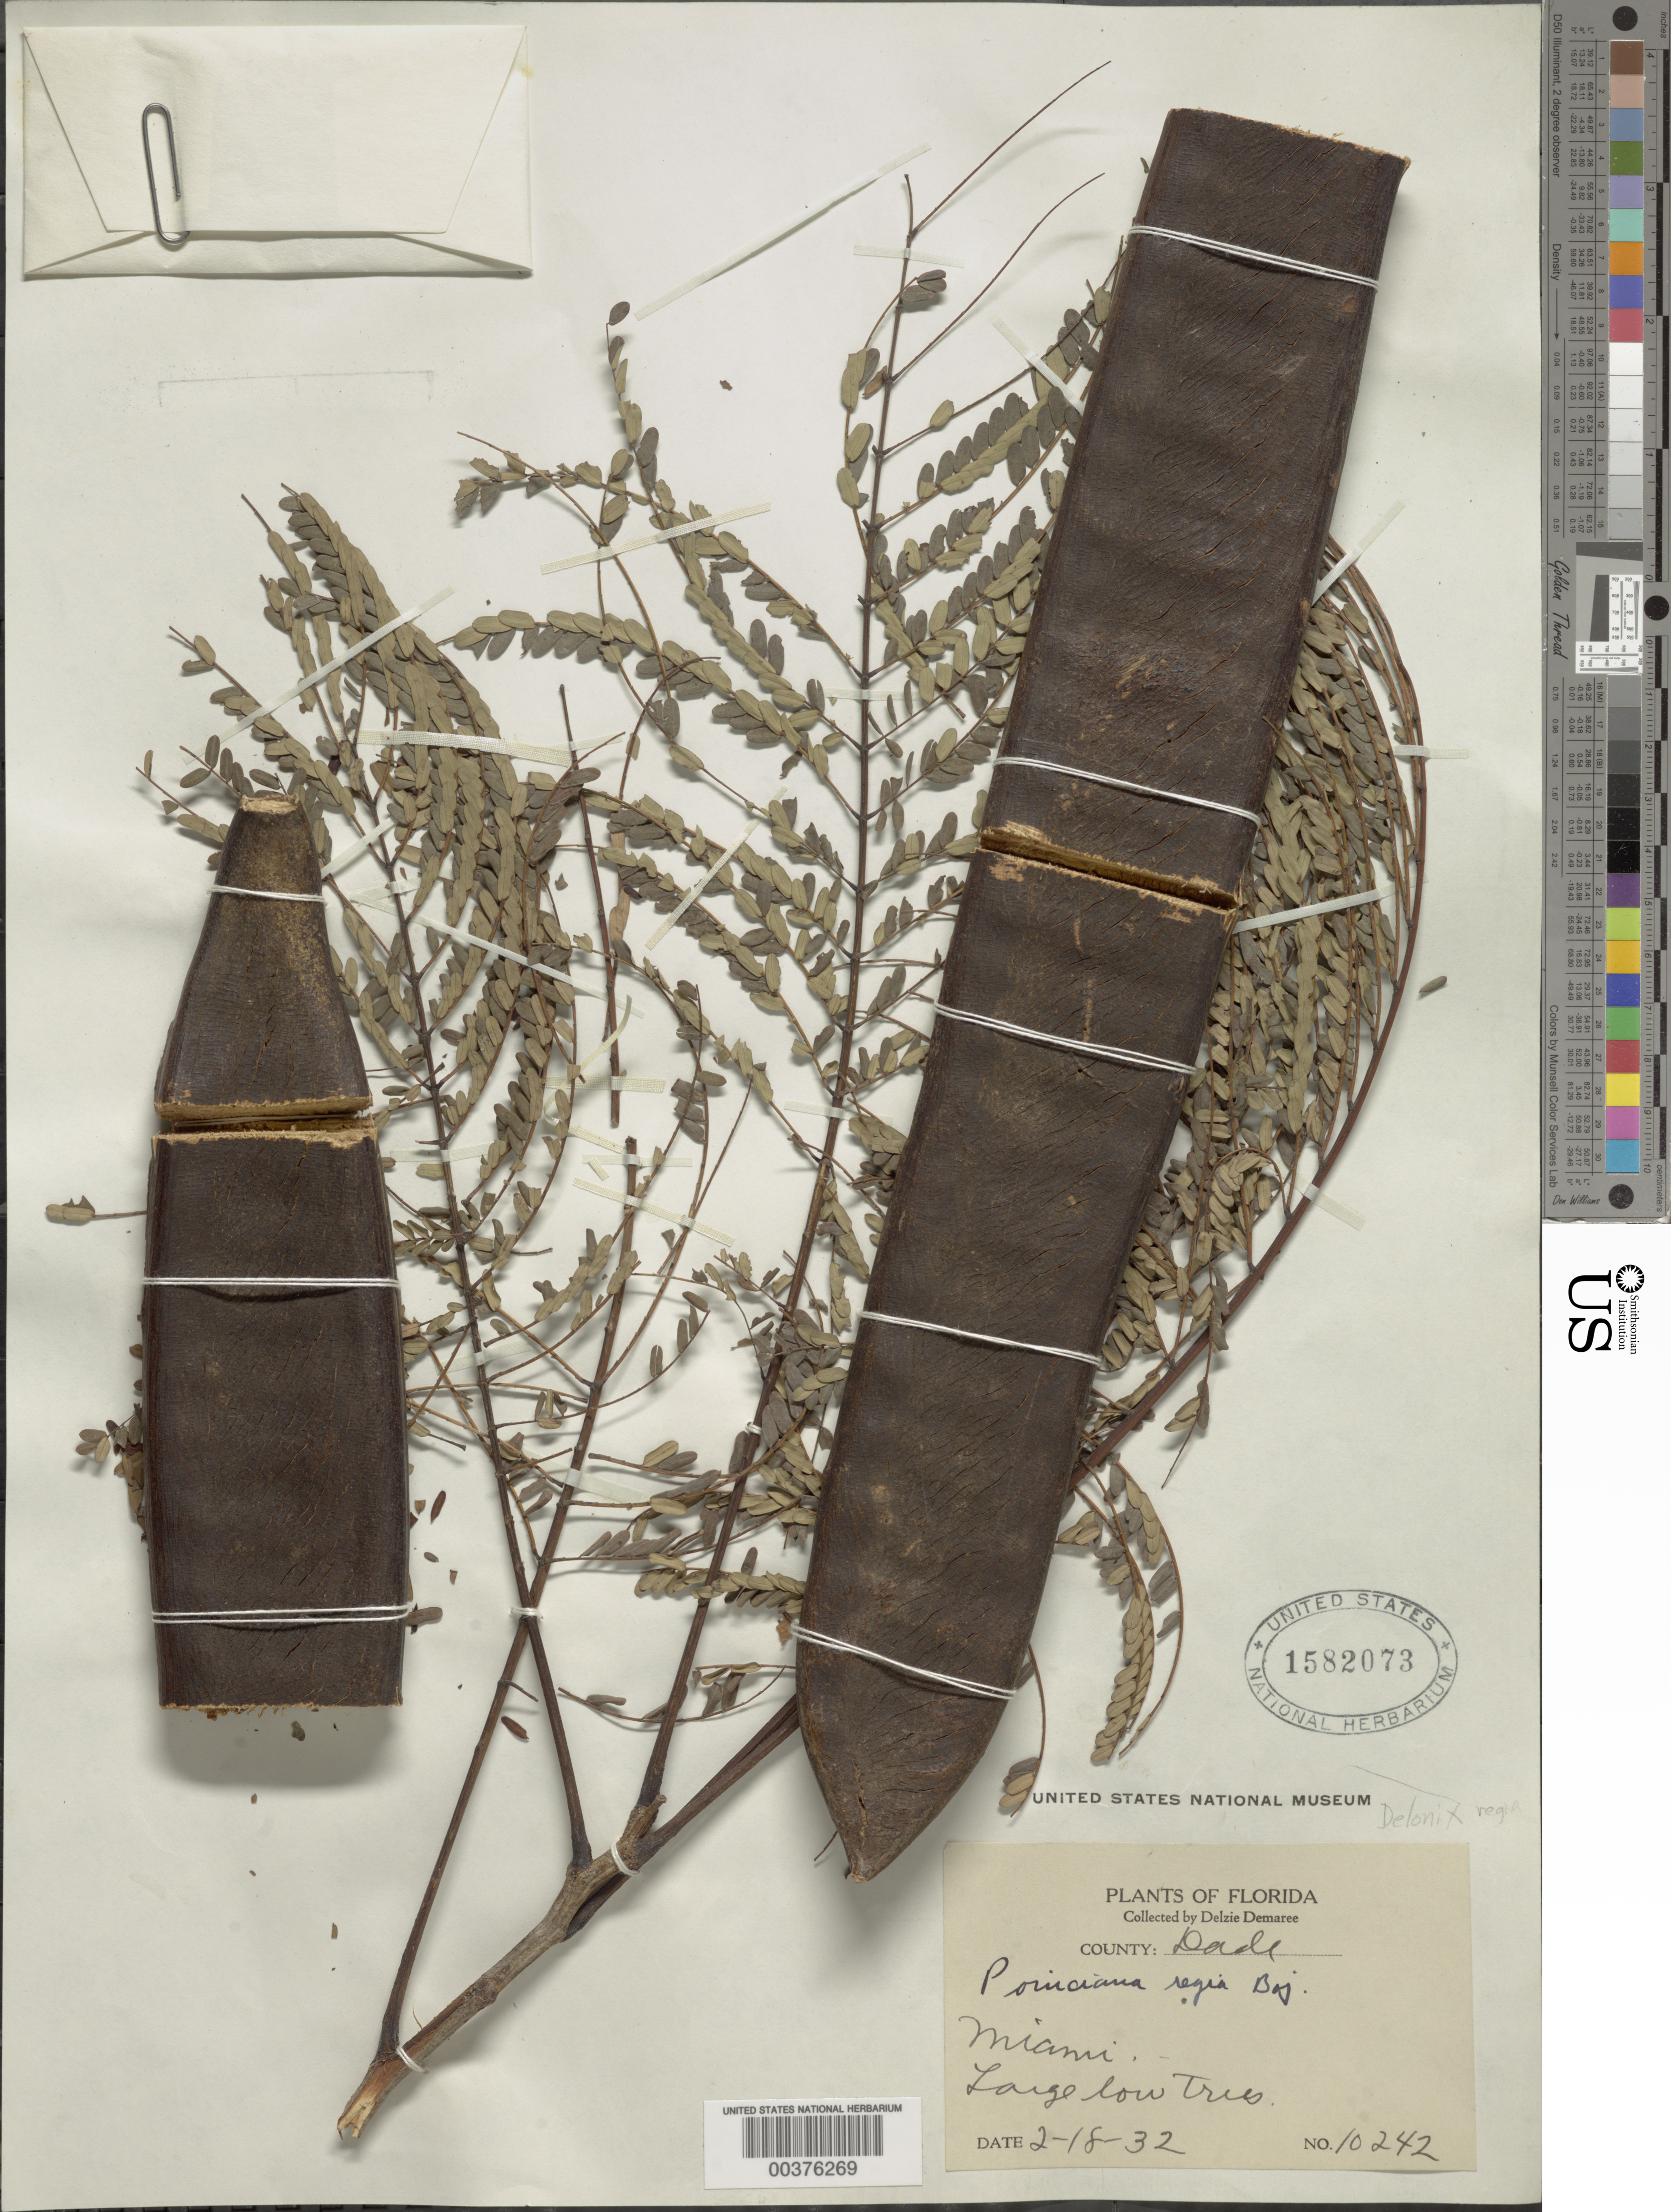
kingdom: Plantae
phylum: Tracheophyta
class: Magnoliopsida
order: Fabales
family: Fabaceae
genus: Delonix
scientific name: Delonix regia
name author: (Bojer ex Hook.) Raf.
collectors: D. Demaree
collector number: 10242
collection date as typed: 18 Feb 1932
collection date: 1932-02-18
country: United States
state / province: Florida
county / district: Dade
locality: Miami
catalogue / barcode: US 1582073